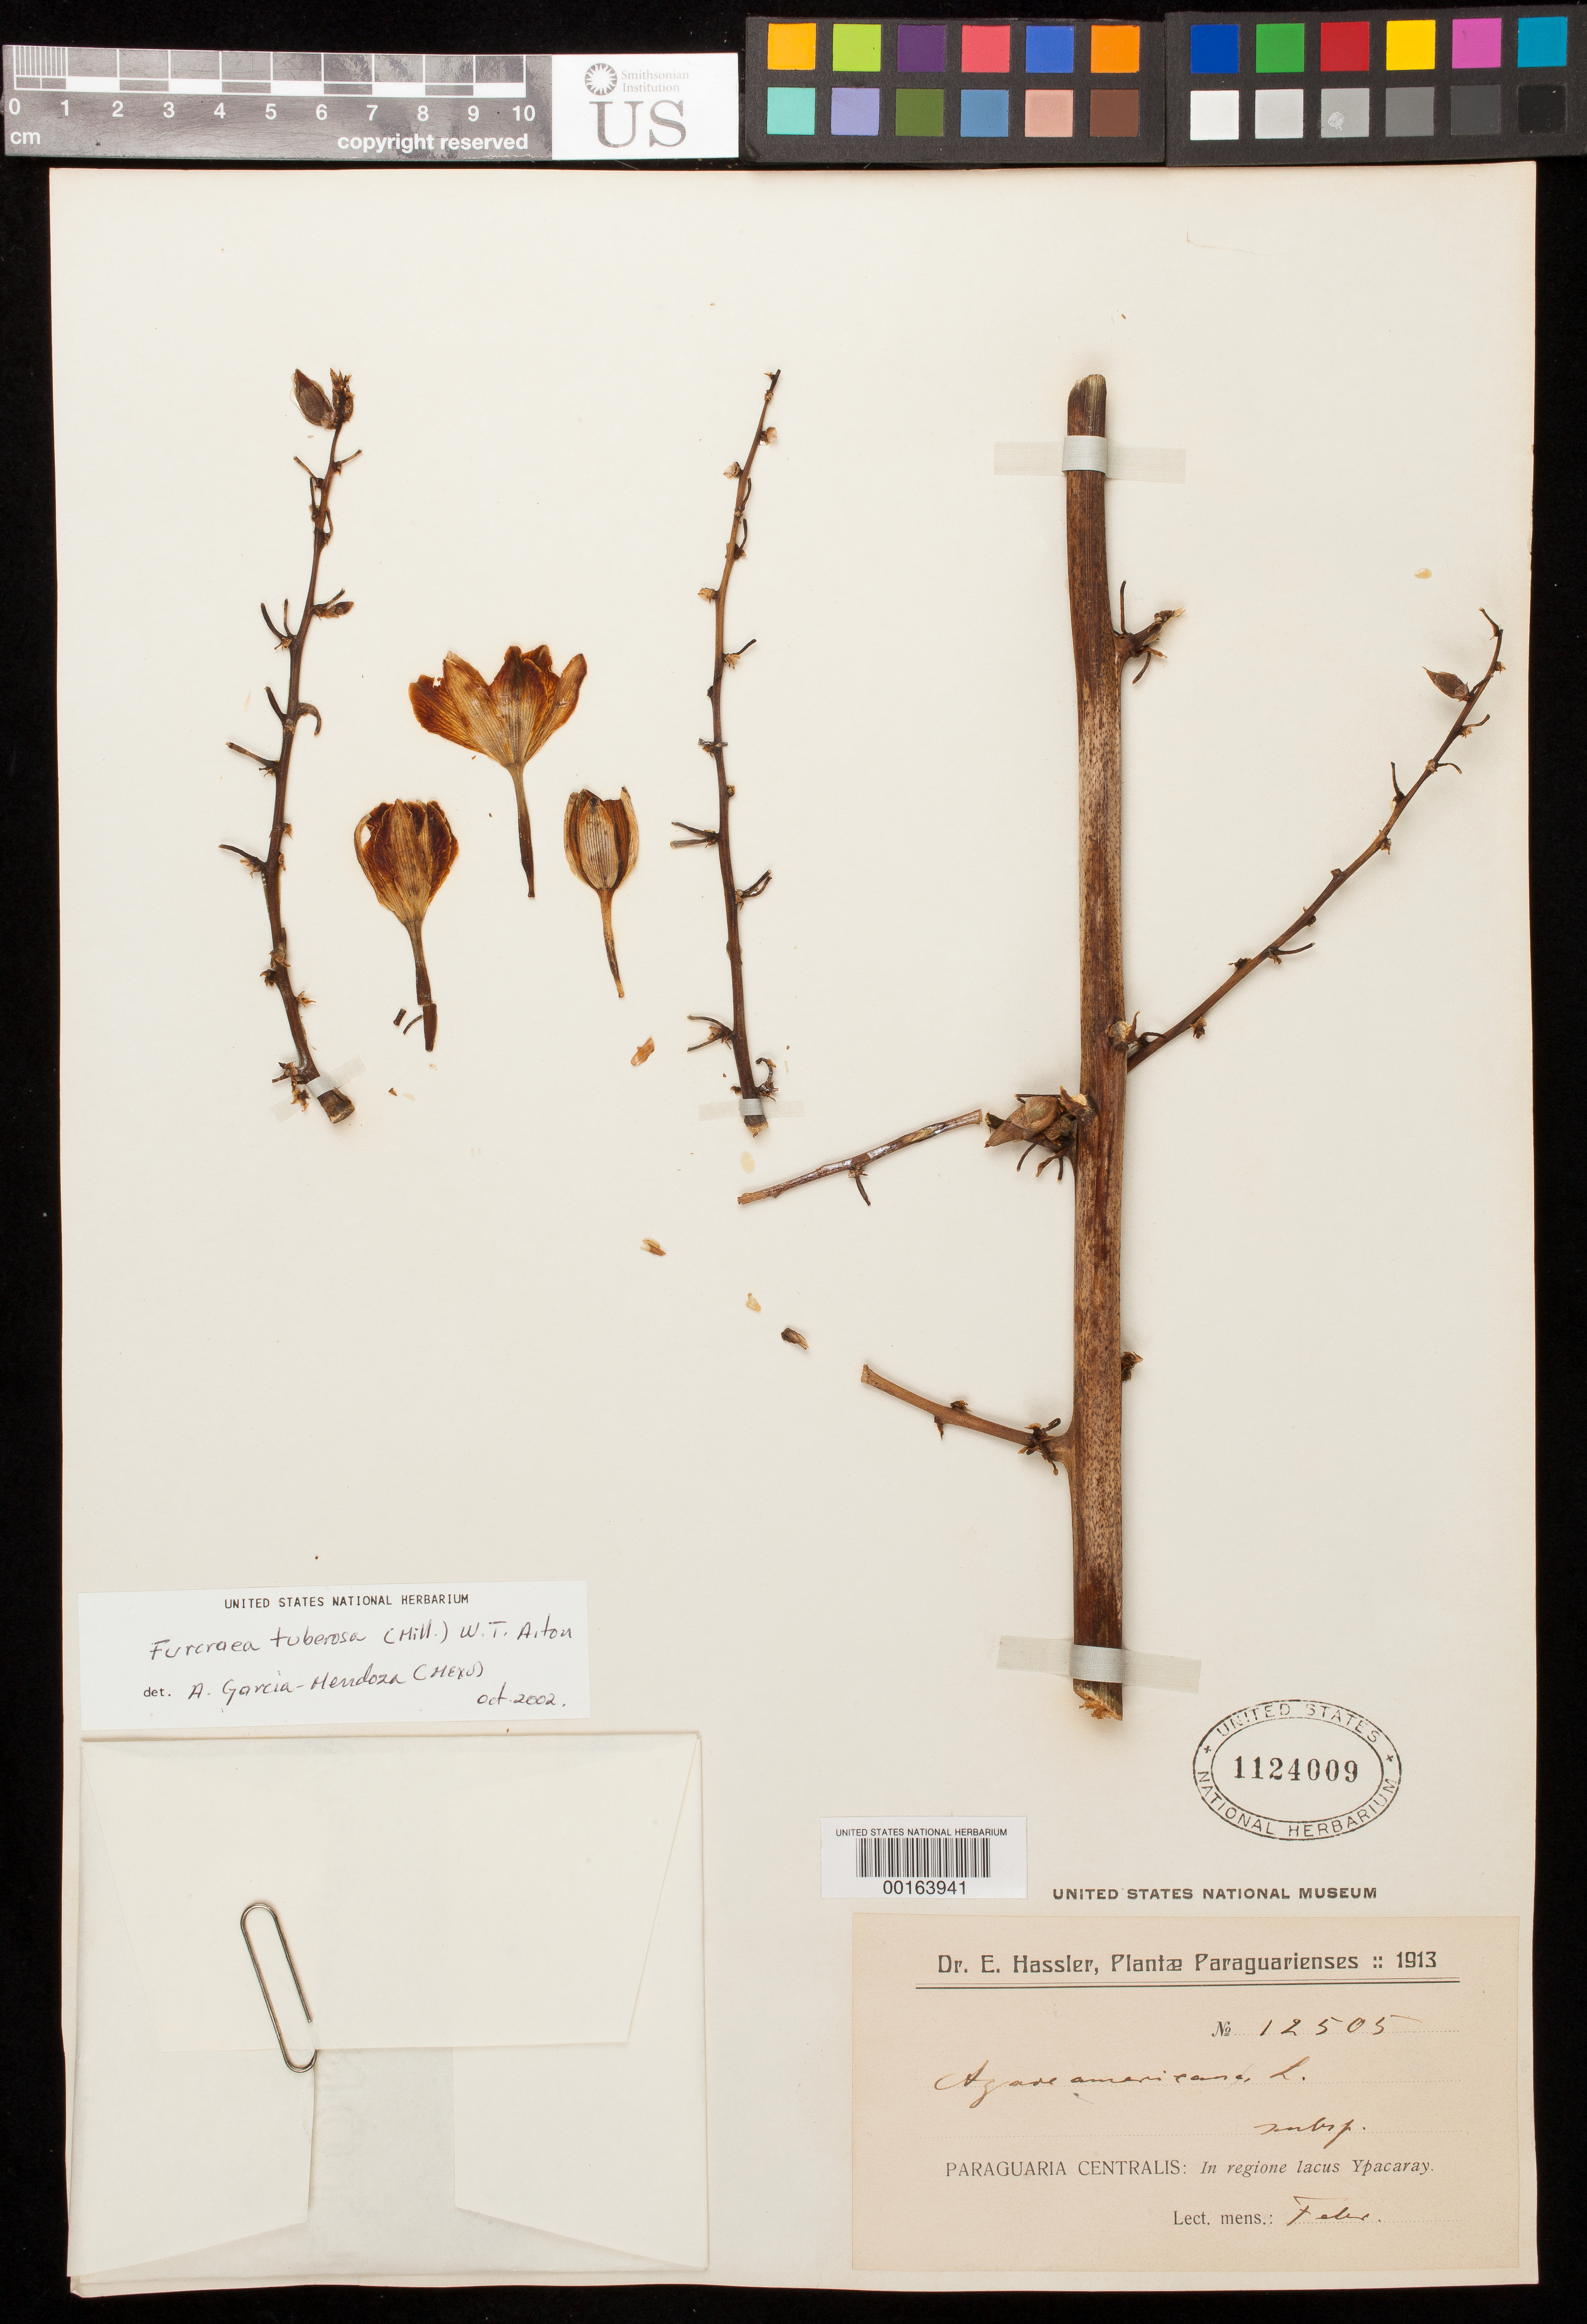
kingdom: Plantae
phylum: Tracheophyta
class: Liliopsida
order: Asparagales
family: Asparagaceae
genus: Furcraea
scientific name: Furcraea tuberosa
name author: (Mill.) W.T. Aiton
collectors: E. Hassler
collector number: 12505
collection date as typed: Feb 1913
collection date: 1913-02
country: Paraguay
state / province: Paraguarí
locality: In the region of Ypacaray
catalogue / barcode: US 1124009